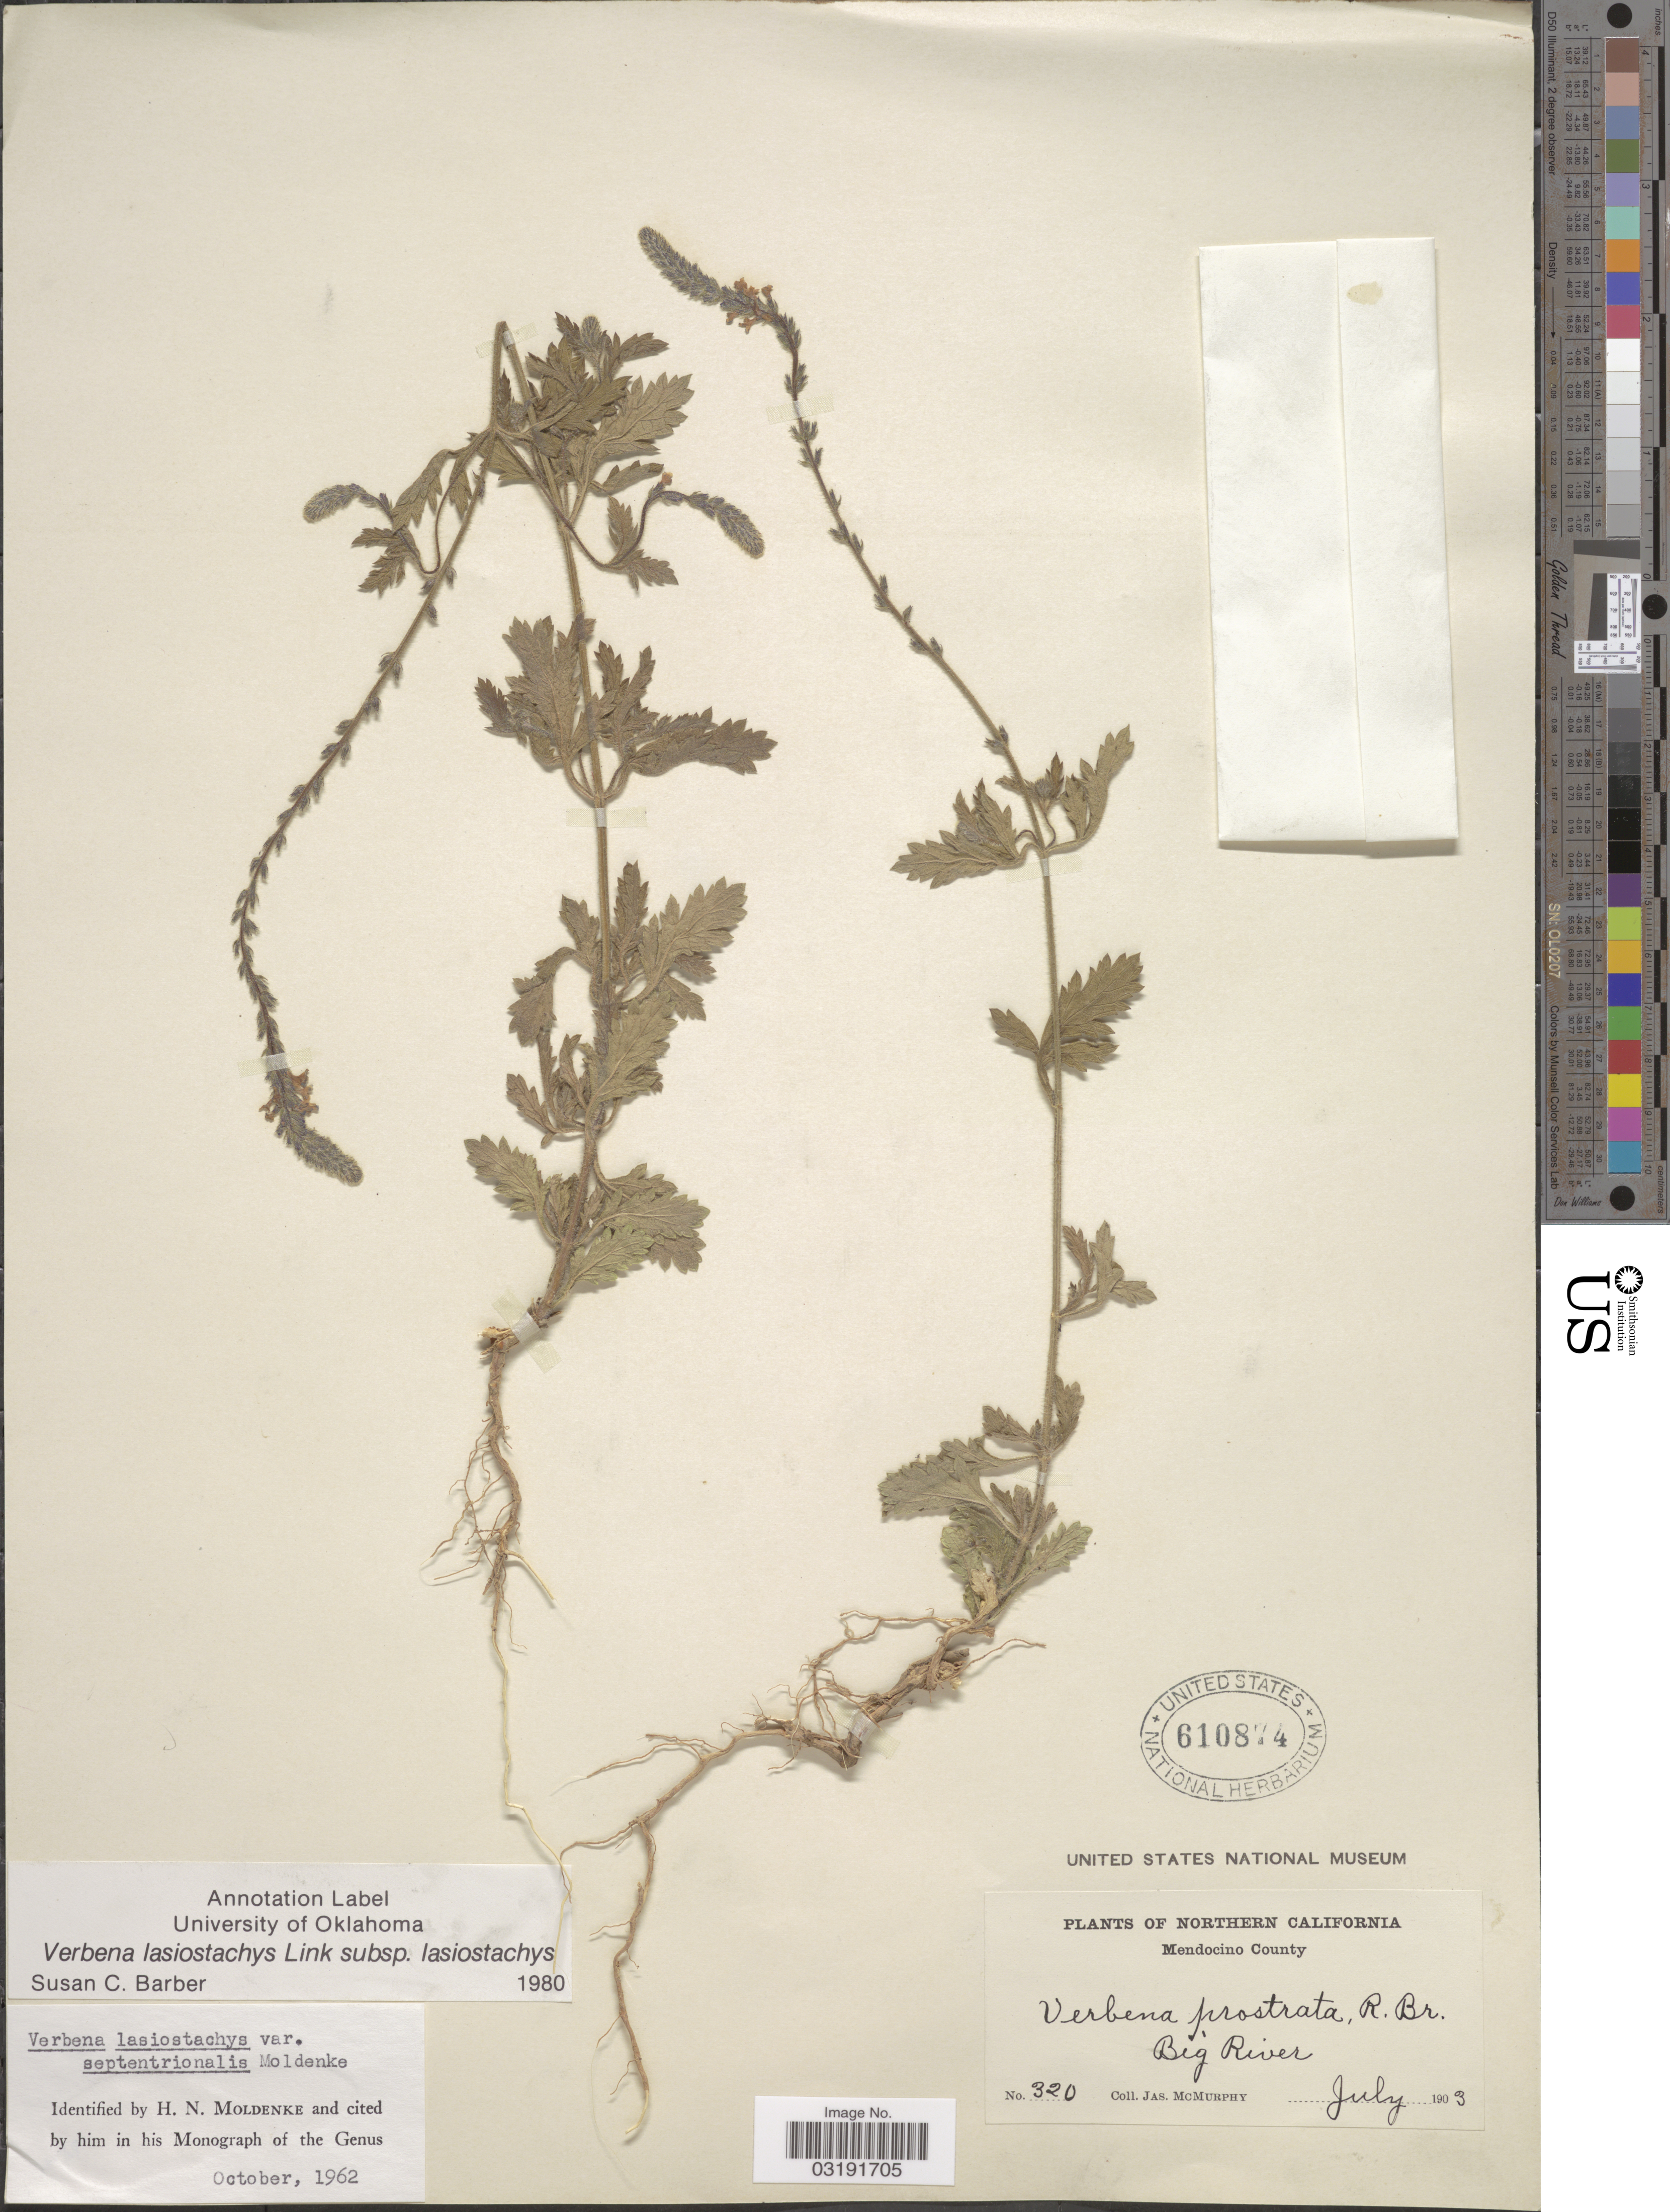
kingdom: Plantae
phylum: Tracheophyta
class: Magnoliopsida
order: Lamiales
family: Verbenaceae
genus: Verbena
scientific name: Verbena lasiostachys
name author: Link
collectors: J. McMurphy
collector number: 320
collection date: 1903-07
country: United States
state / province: California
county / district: Mendocino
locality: Northern California. Mendocino County. Big River.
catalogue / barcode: US 610874